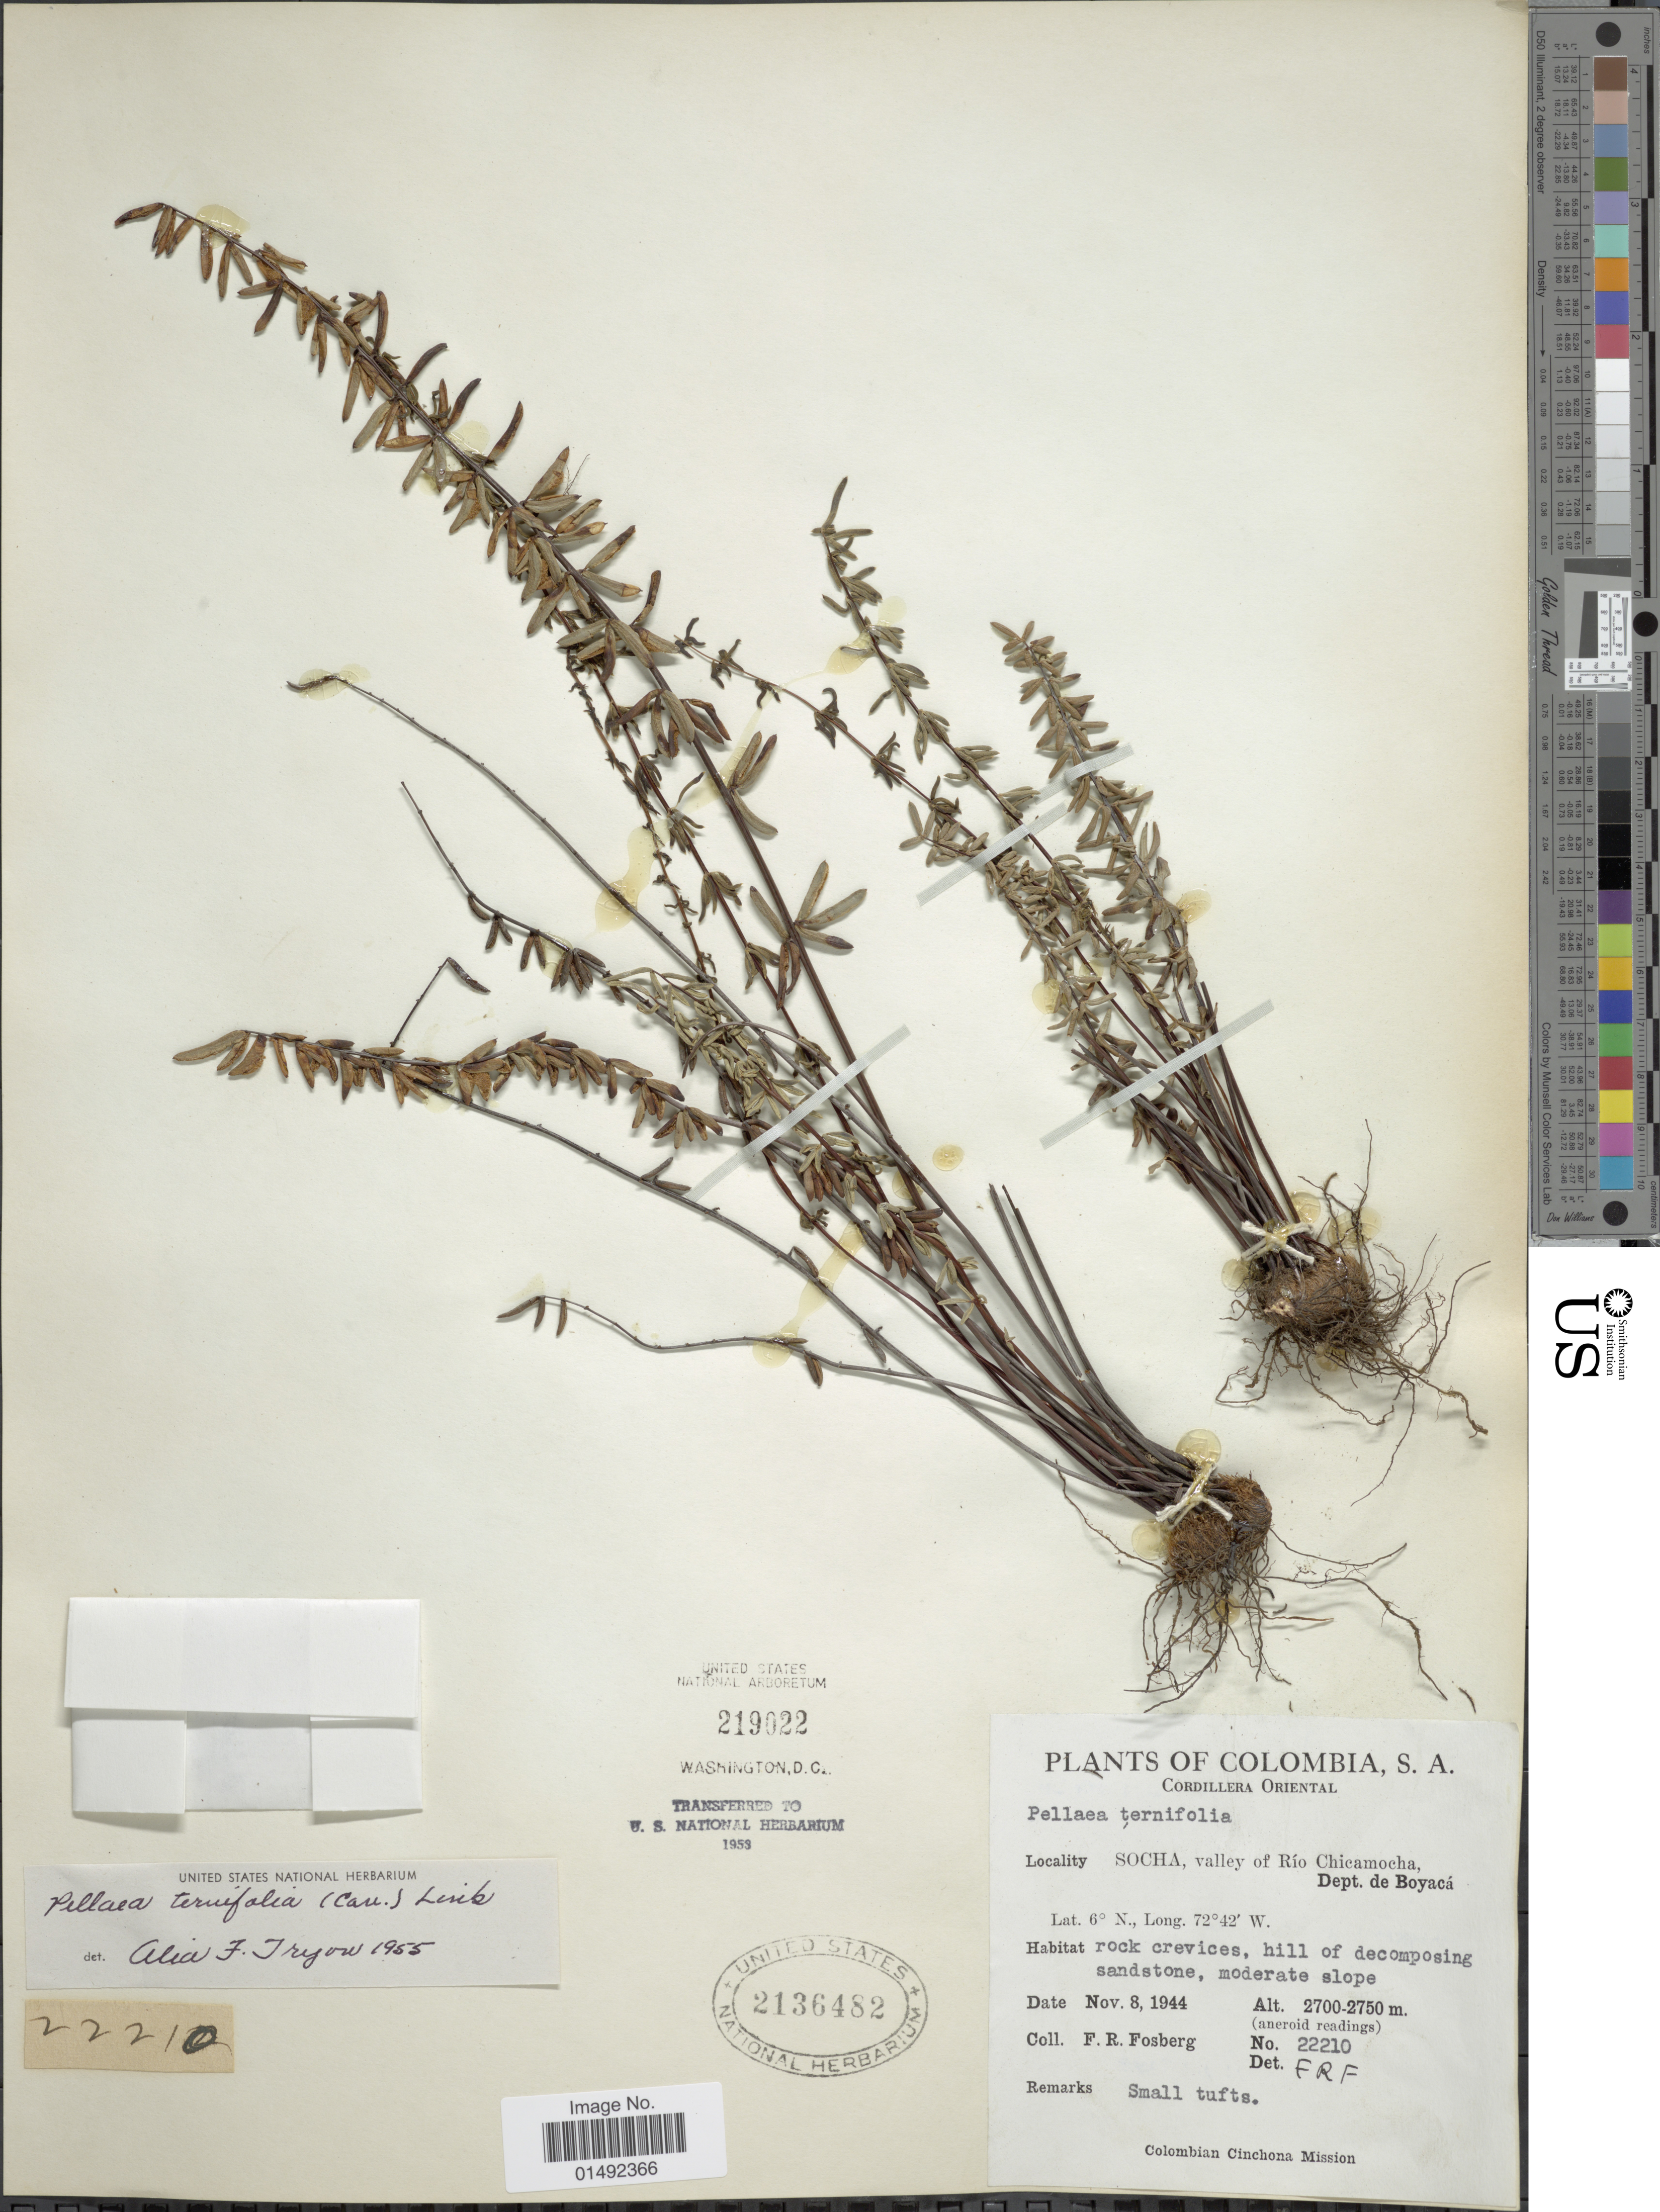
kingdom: Plantae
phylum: Tracheophyta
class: Polypodiopsida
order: Polypodiales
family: Pteridaceae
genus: Pellaea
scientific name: Pellaea ternifolia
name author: (Cav.) Link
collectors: F. R. Fosberg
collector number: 22210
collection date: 1944-11-08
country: Colombia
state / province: Boyacá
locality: Cordillera Oriental, Socha, valley of Río Chicamocha, Dept de Boyacá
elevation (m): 2700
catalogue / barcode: US 2136482